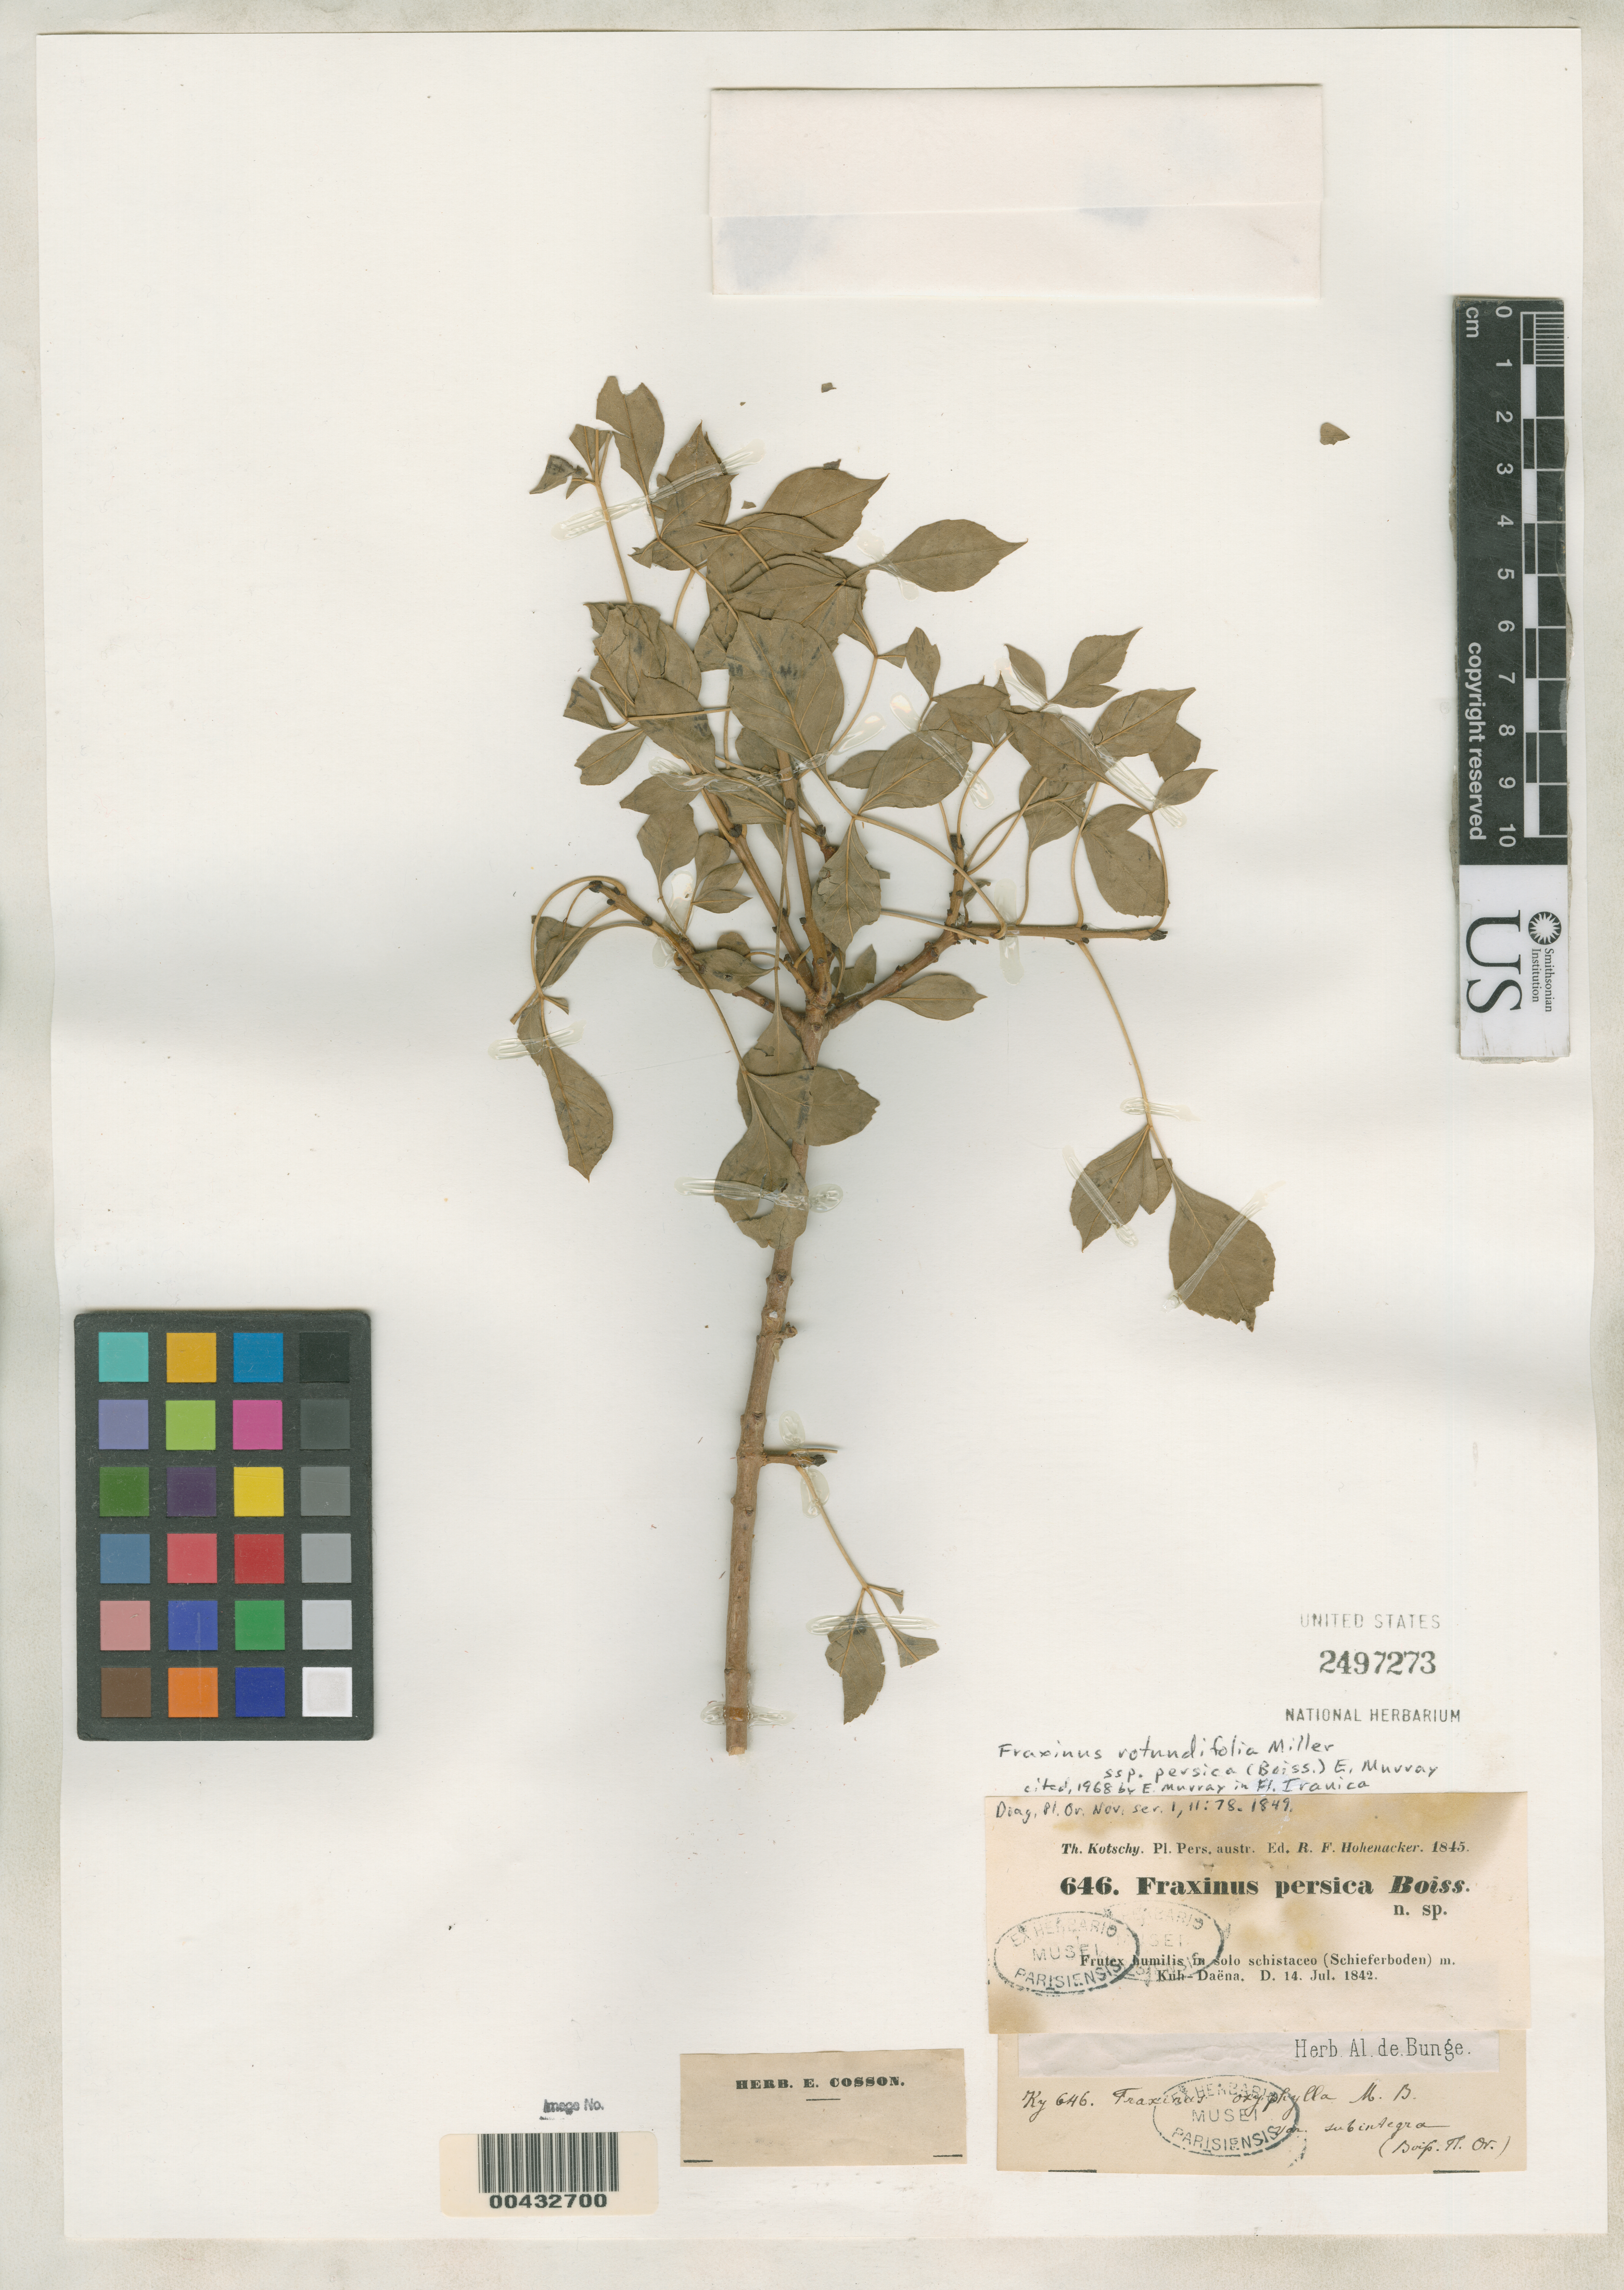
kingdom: Plantae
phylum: Tracheophyta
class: Magnoliopsida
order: Lamiales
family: Oleaceae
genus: Fraxinus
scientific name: Fraxinus persica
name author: Boiss.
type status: Isotype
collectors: K. G. Kotschy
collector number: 646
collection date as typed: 14 Jul 1842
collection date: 1842-07-14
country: Iran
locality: Frutex humilis in solo schistaceo (Schieferboden) montis Kuh-daena.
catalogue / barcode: US 2497273